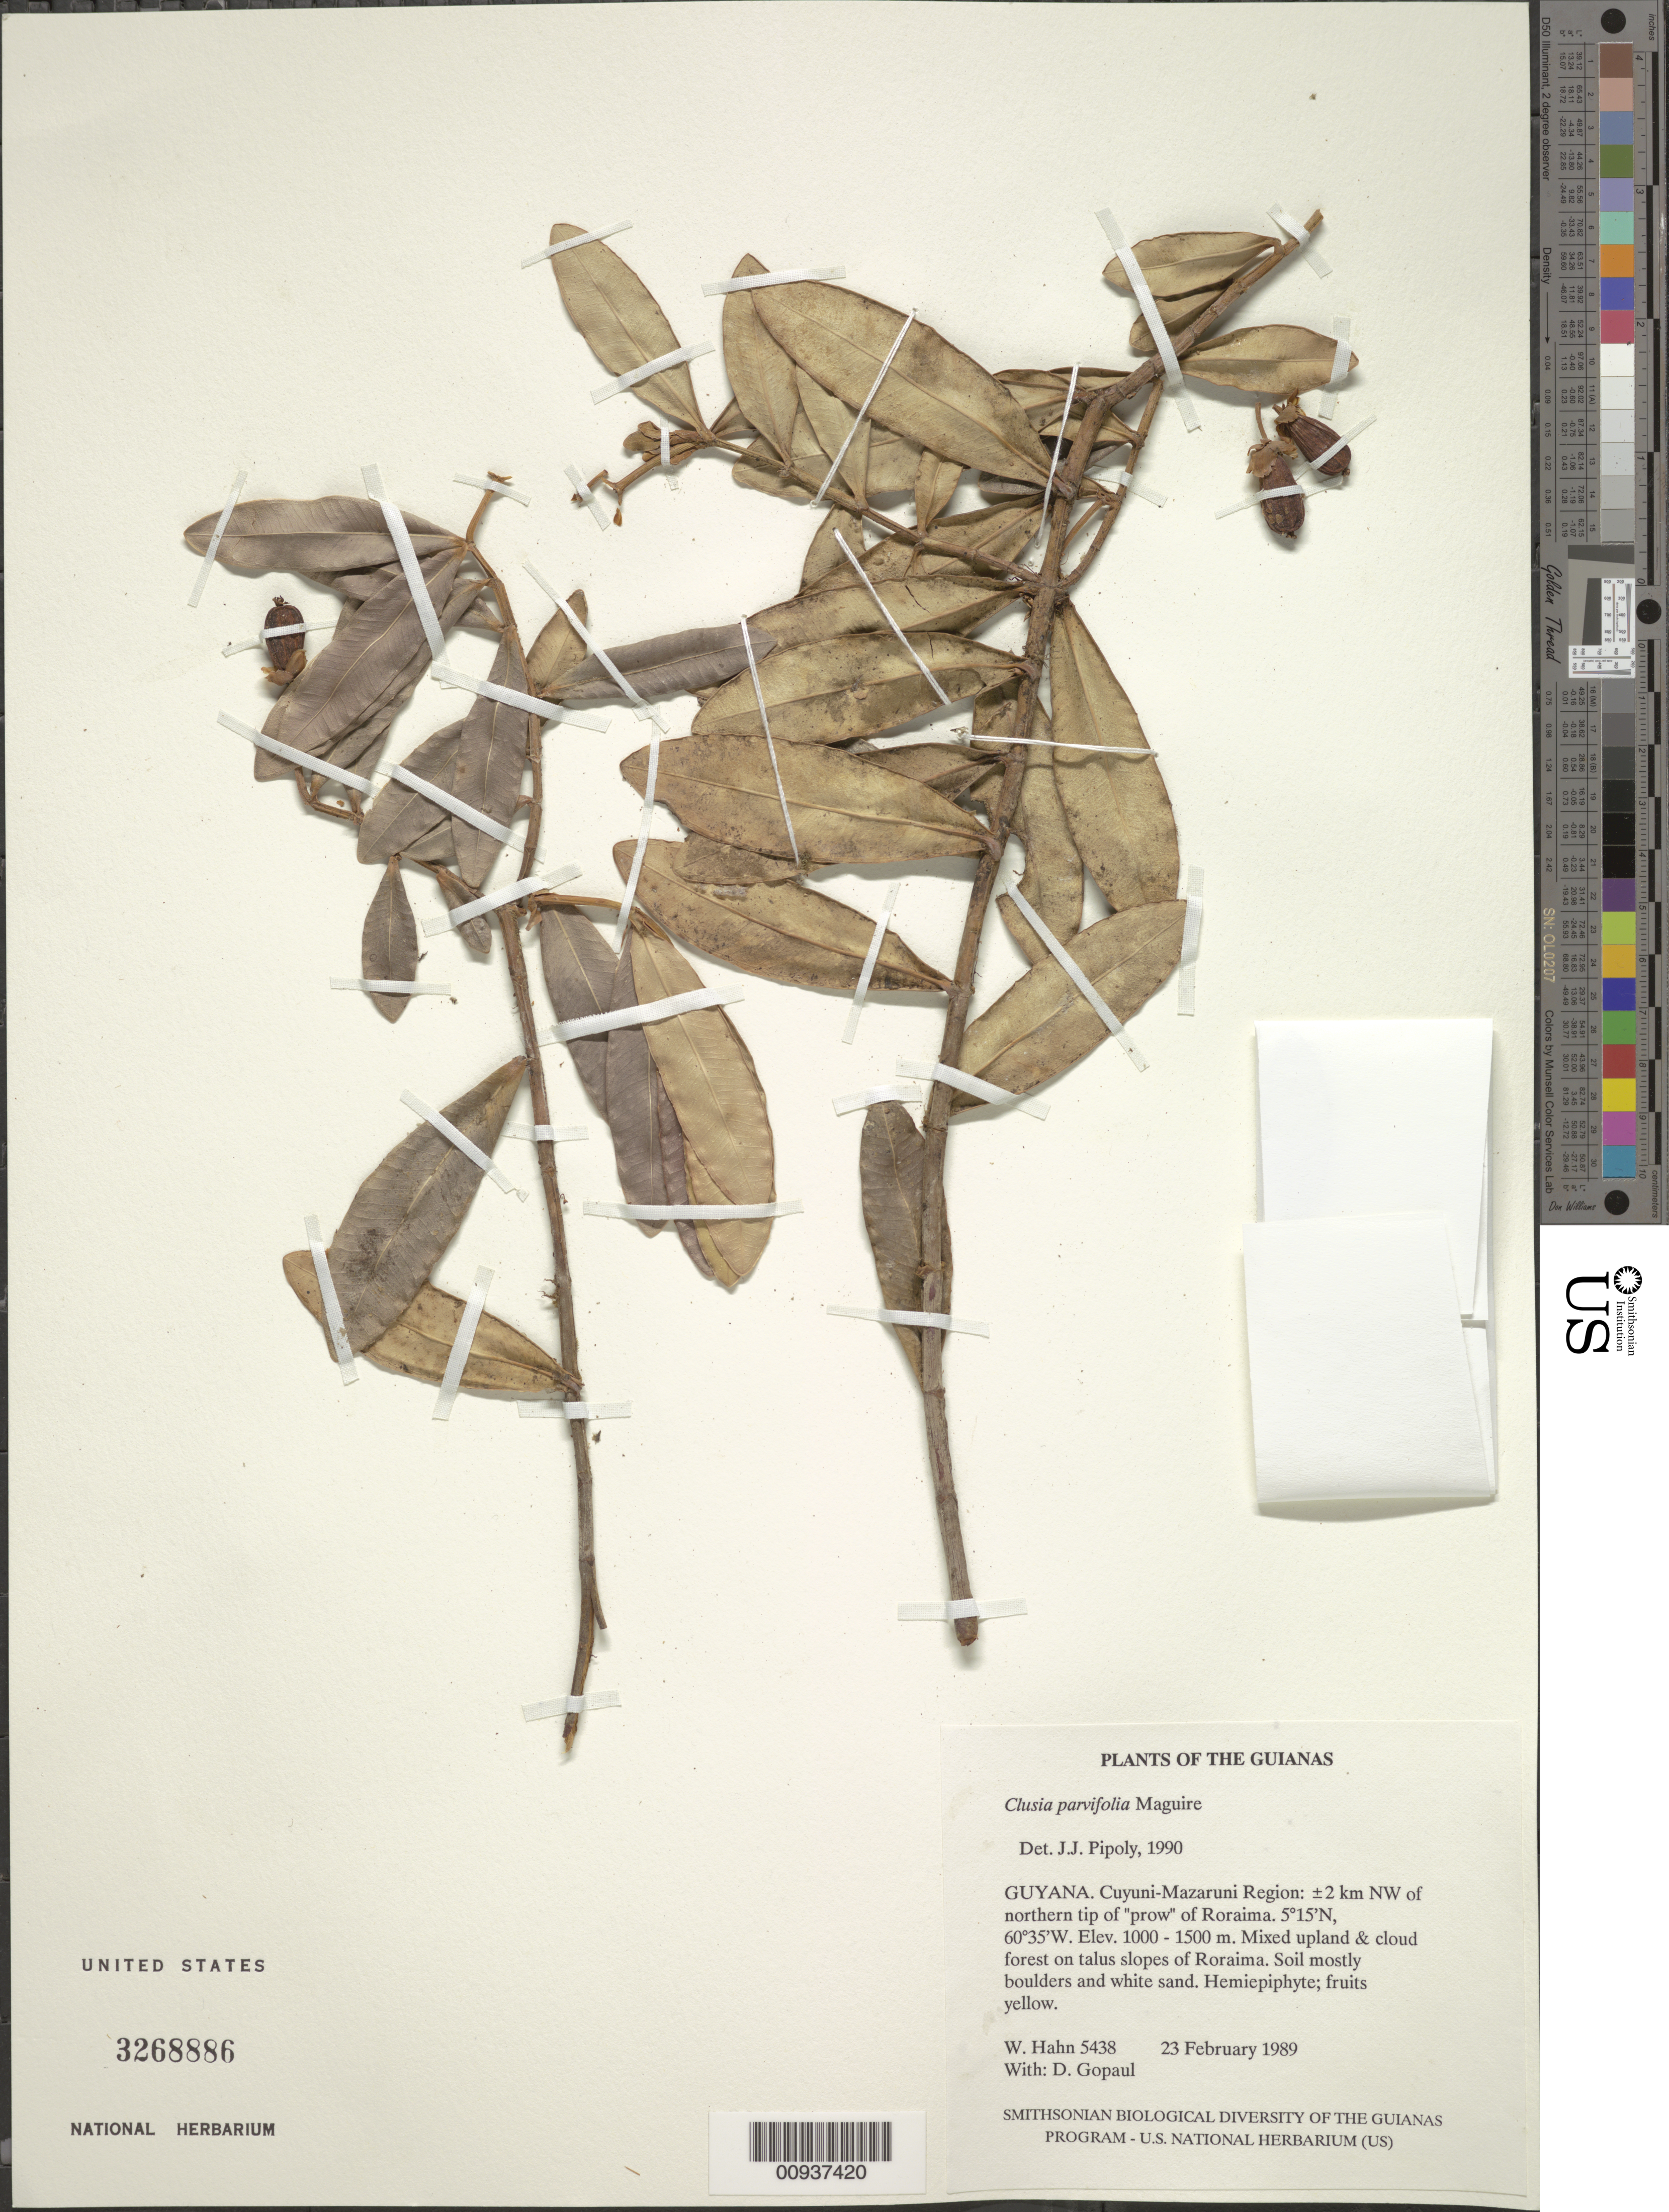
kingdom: Plantae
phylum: Tracheophyta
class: Magnoliopsida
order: Malpighiales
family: Clusiaceae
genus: Clusia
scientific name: Clusia parvifolia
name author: Maguire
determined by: Pipoly, J. J., III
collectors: W. Hahn & D. Gopaul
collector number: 5438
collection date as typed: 23 February 1989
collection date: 1989-02-23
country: Guyana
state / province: Cuyuni-Mazaruni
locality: ±2 km NW of northern tip of "prow" of Roraima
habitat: Mixed upland & cloud forest on talus slopes of Roraima. Soil mostly boulders and white sand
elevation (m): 1000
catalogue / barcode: US 3268886